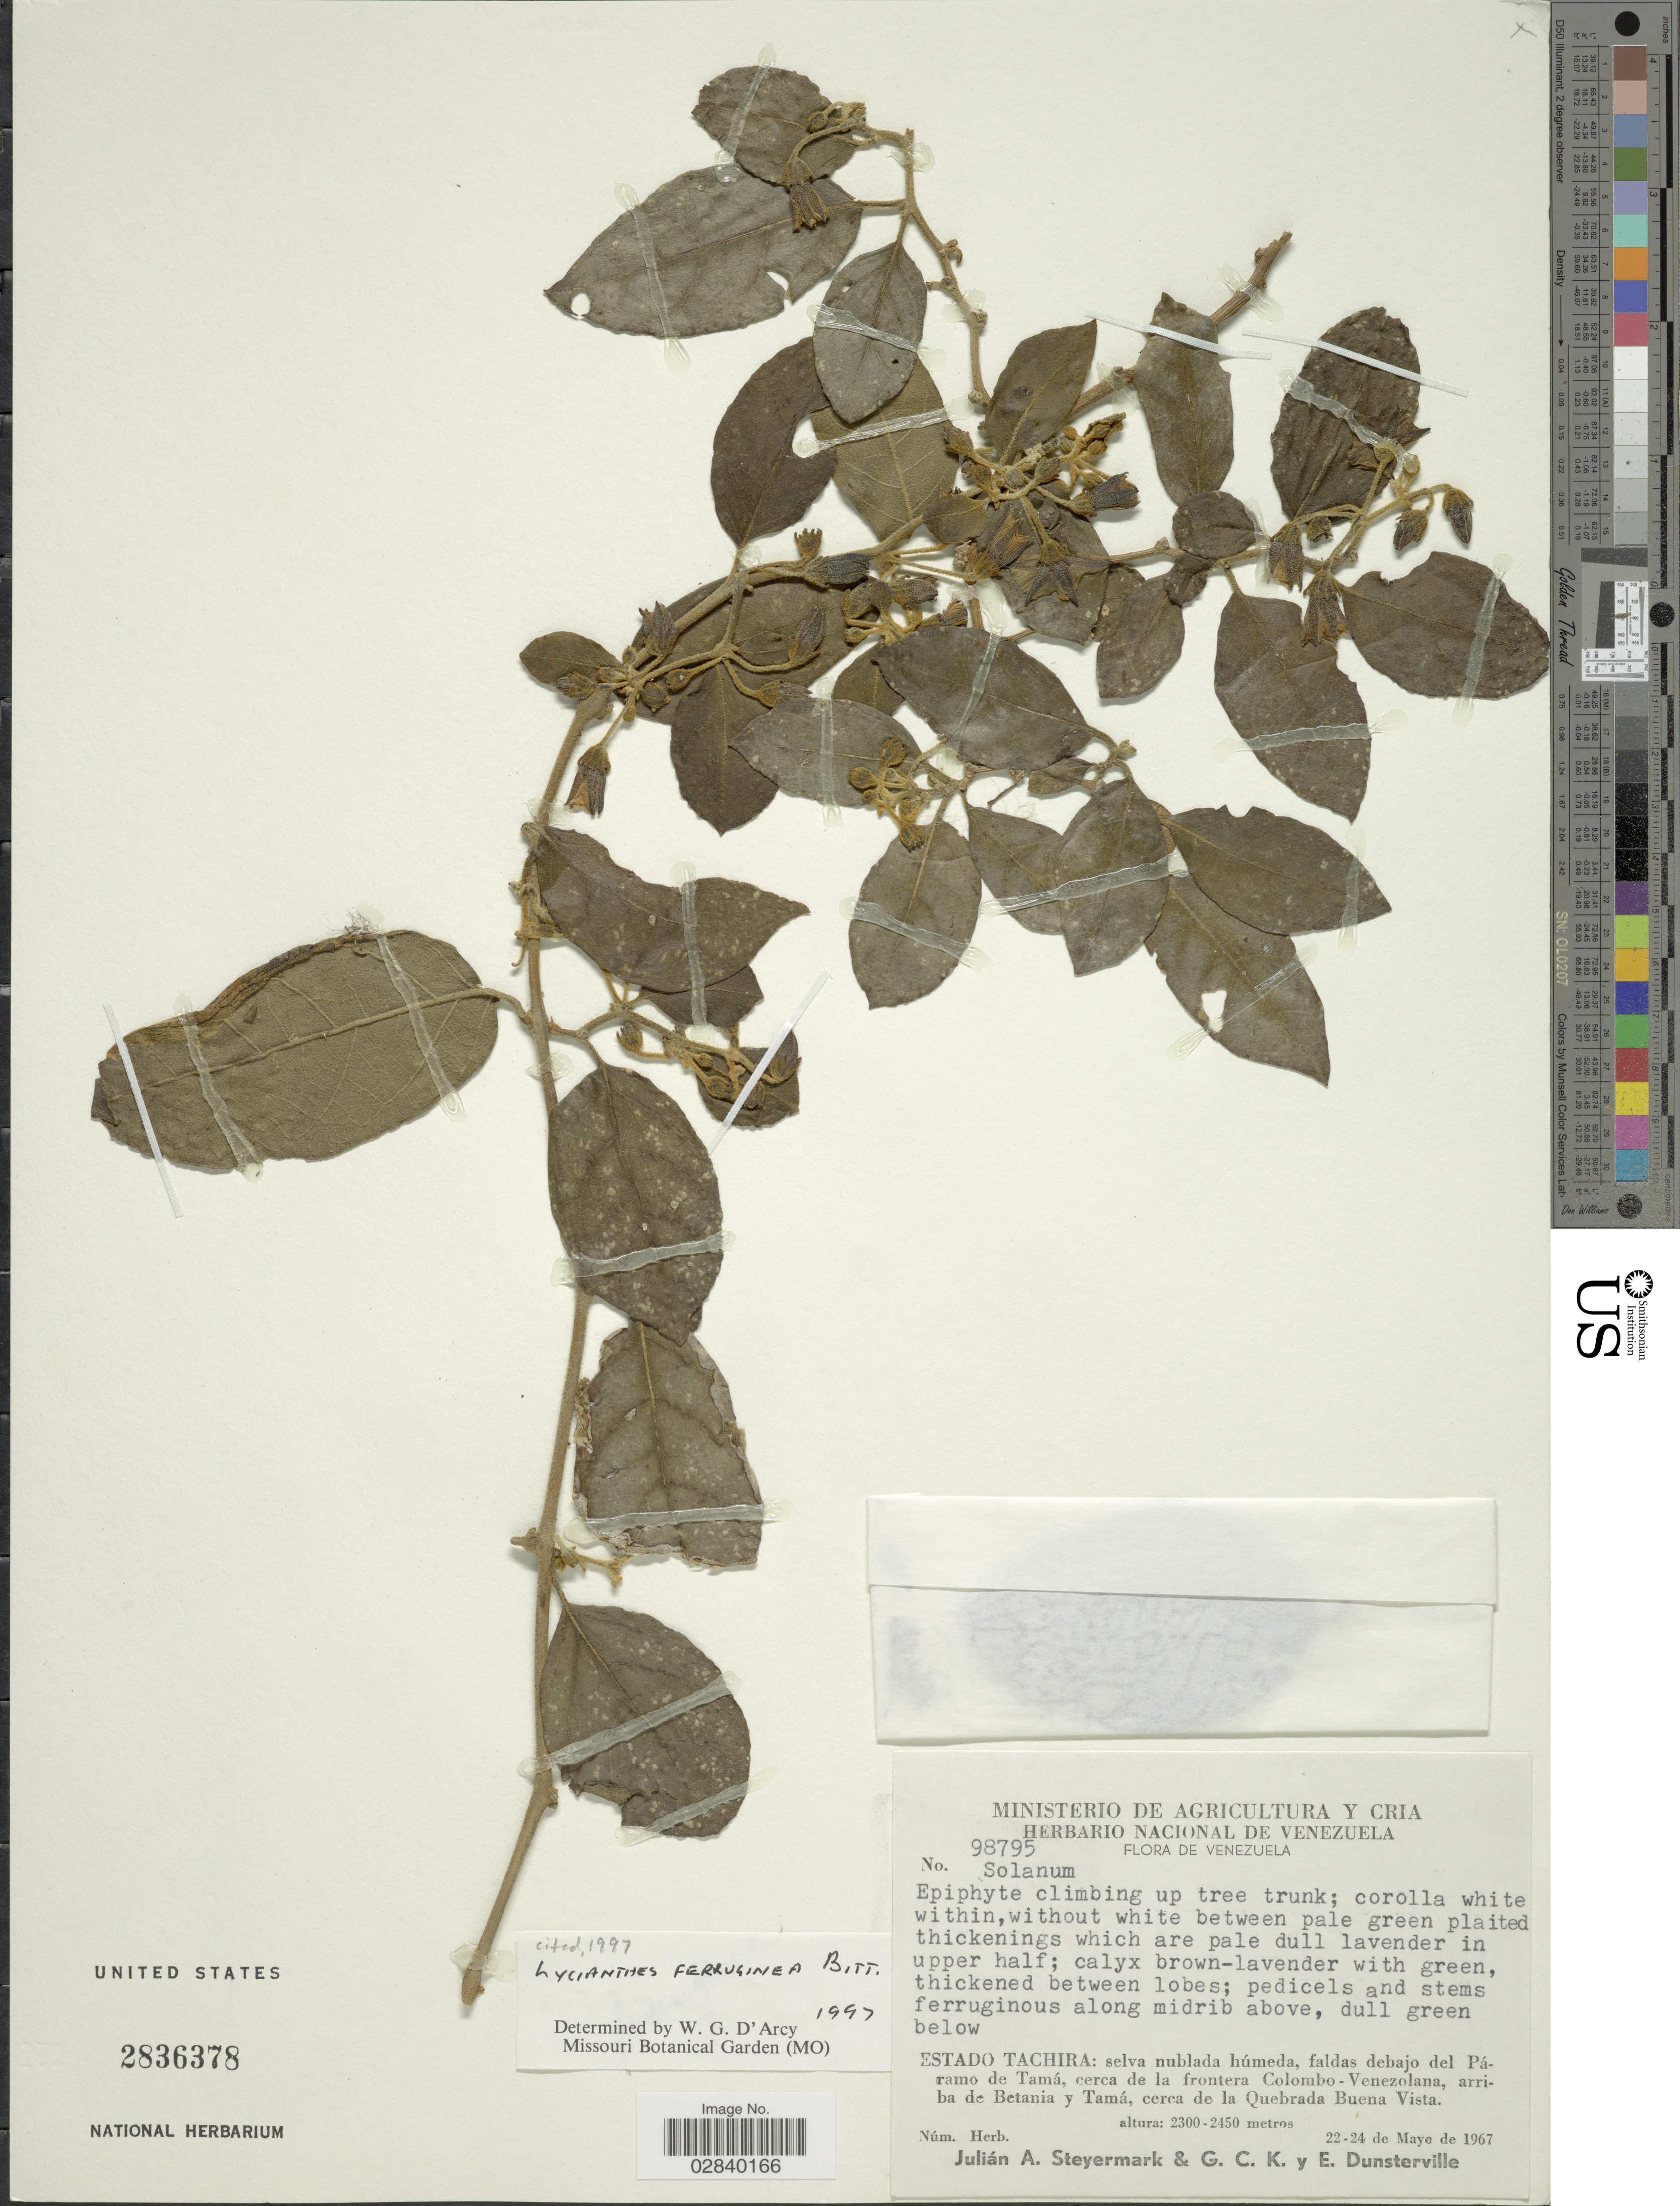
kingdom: Plantae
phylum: Tracheophyta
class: Magnoliopsida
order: Solanales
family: Solanaceae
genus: Lycianthes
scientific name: Lycianthes guianensis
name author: (Dunal) Bitter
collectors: J. Steyermark, G. C. K. Dunsterville & E. Dunsterville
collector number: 98795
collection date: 1967-05-22/1967-05-24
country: Venezuela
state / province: Tachira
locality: Selva nublada húmeda, faldas debajo del Páramo de Tamá, cerca de la frontera Colombo - Venezolana, arriba de Betania y Tamá, cerca de la Quebrada Buena Vista.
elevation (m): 2300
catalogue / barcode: US 2836378